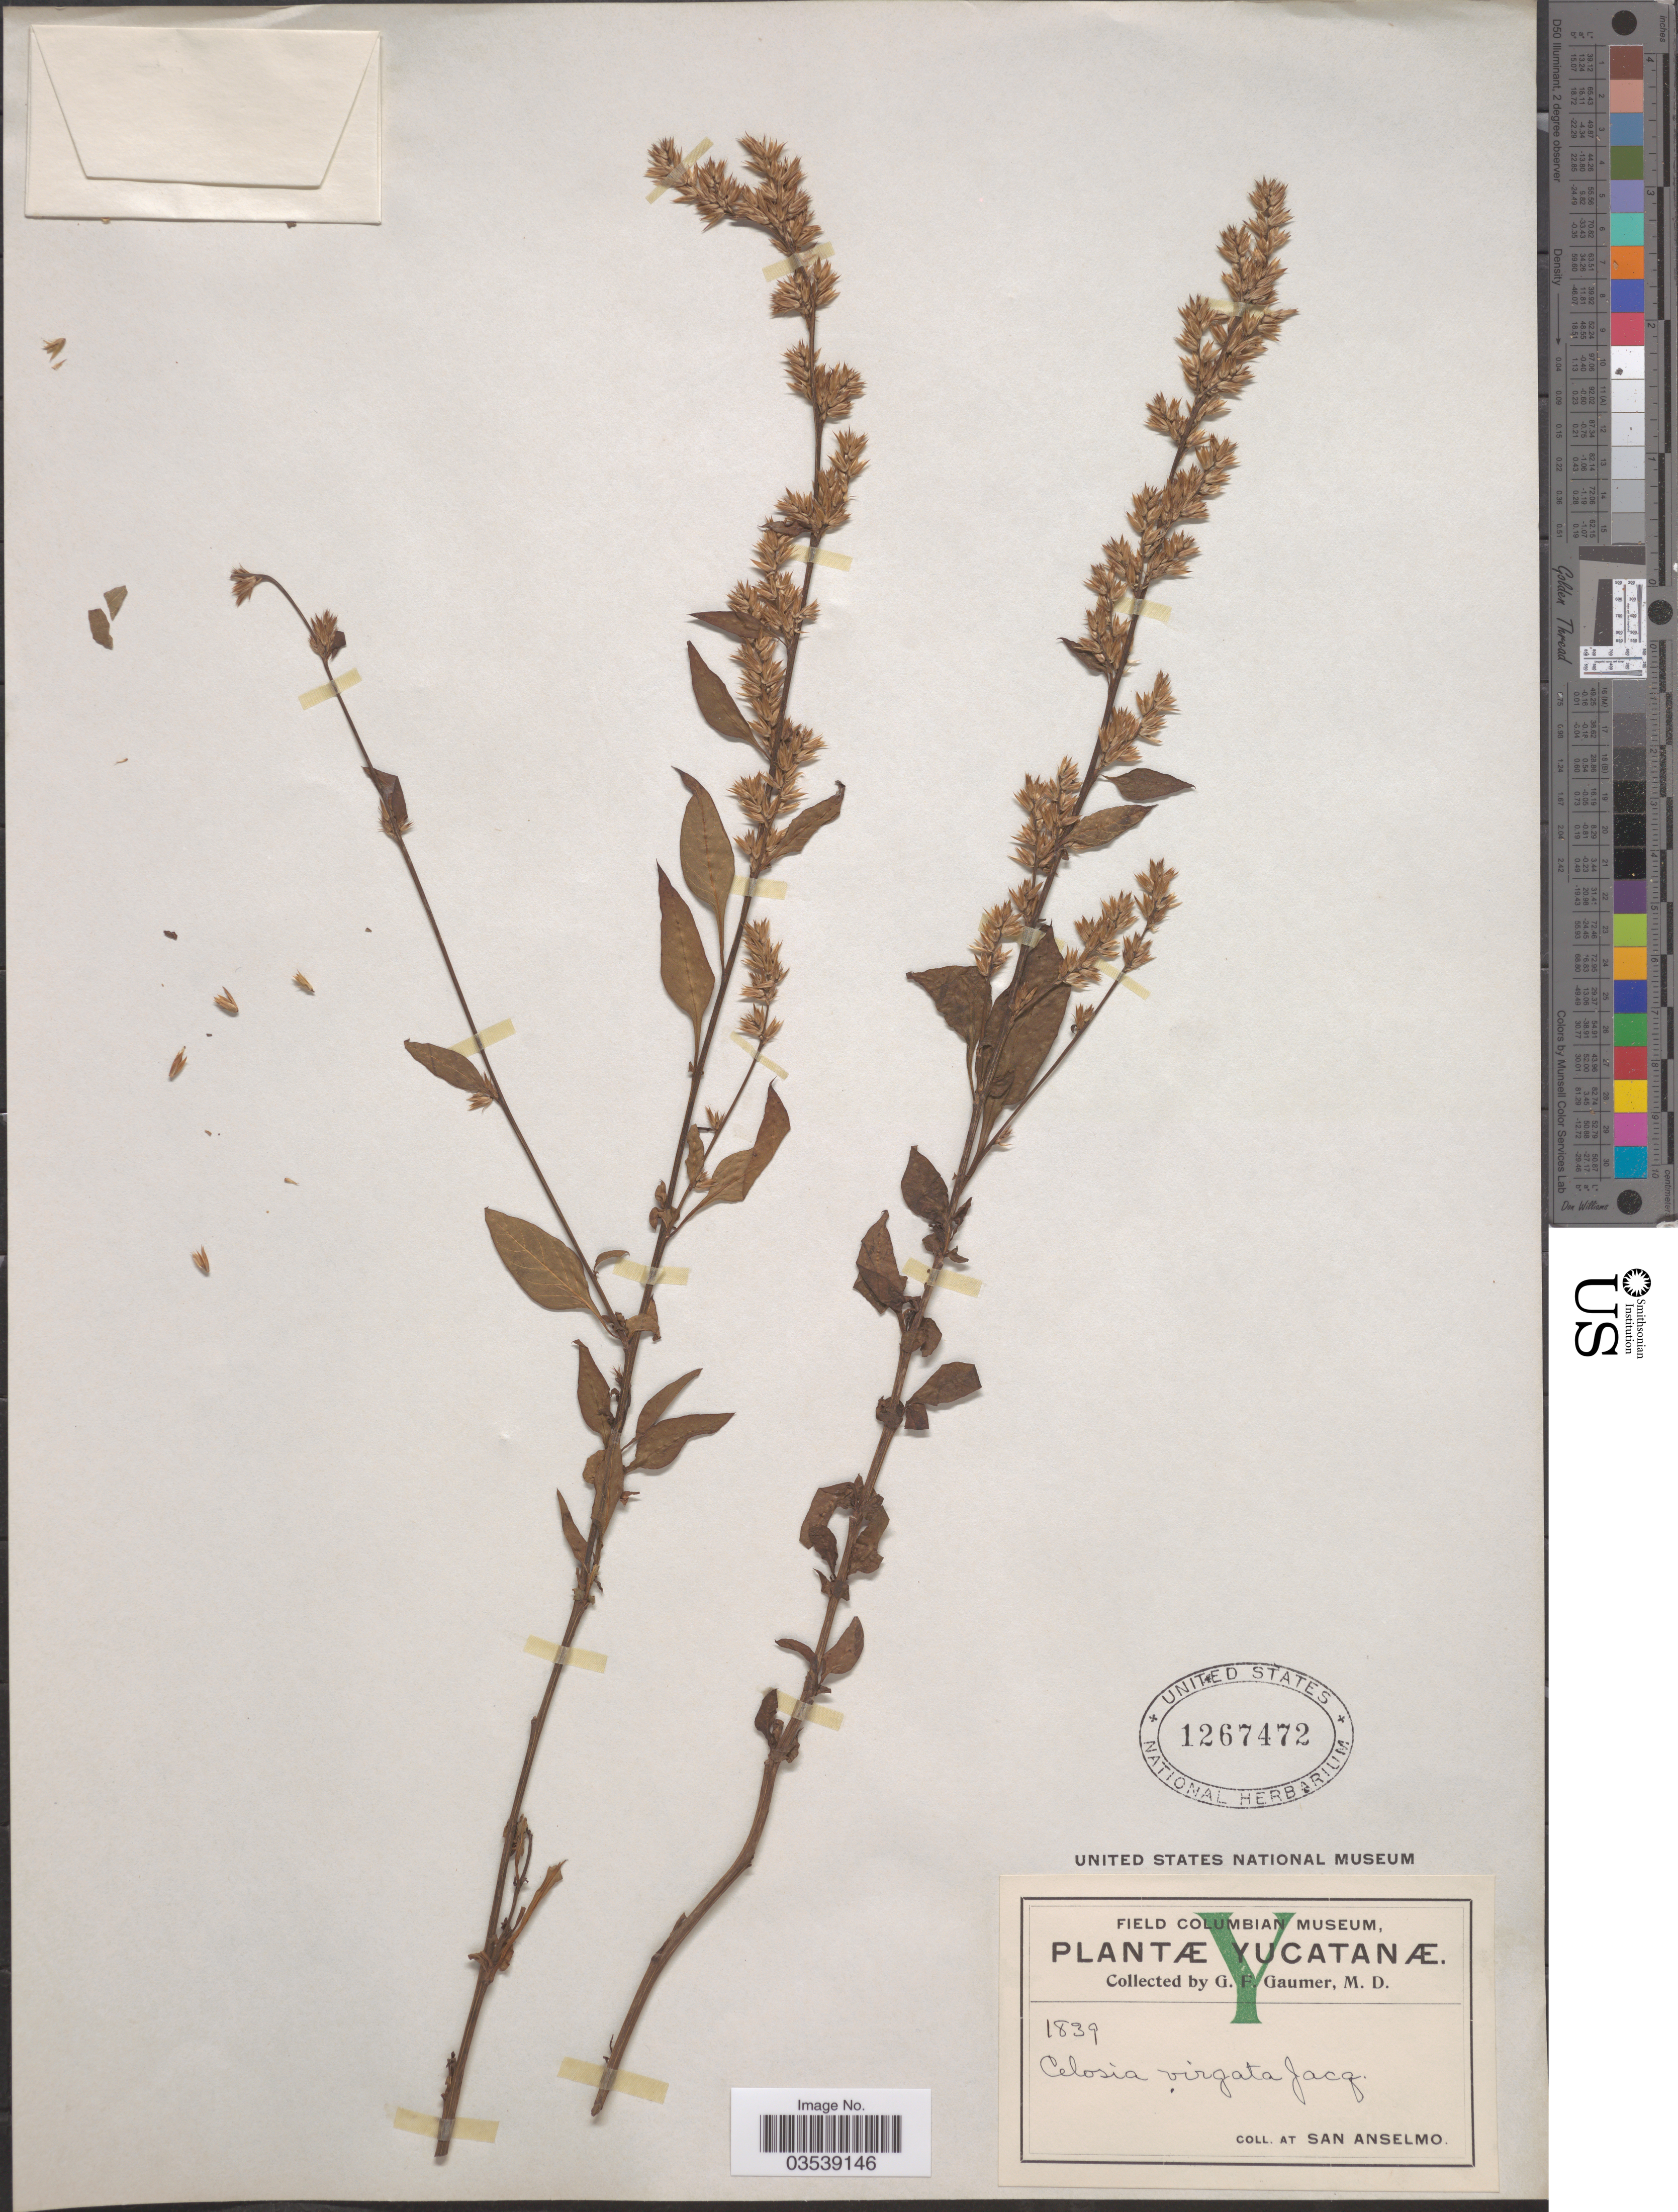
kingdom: Plantae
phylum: Tracheophyta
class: Magnoliopsida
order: Caryophyllales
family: Amaranthaceae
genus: Celosia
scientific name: Celosia virgata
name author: Jacq.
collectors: G. F. Gaumer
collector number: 1839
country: Mexico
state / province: Yucatán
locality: At San Anselmo.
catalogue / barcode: US 1267472